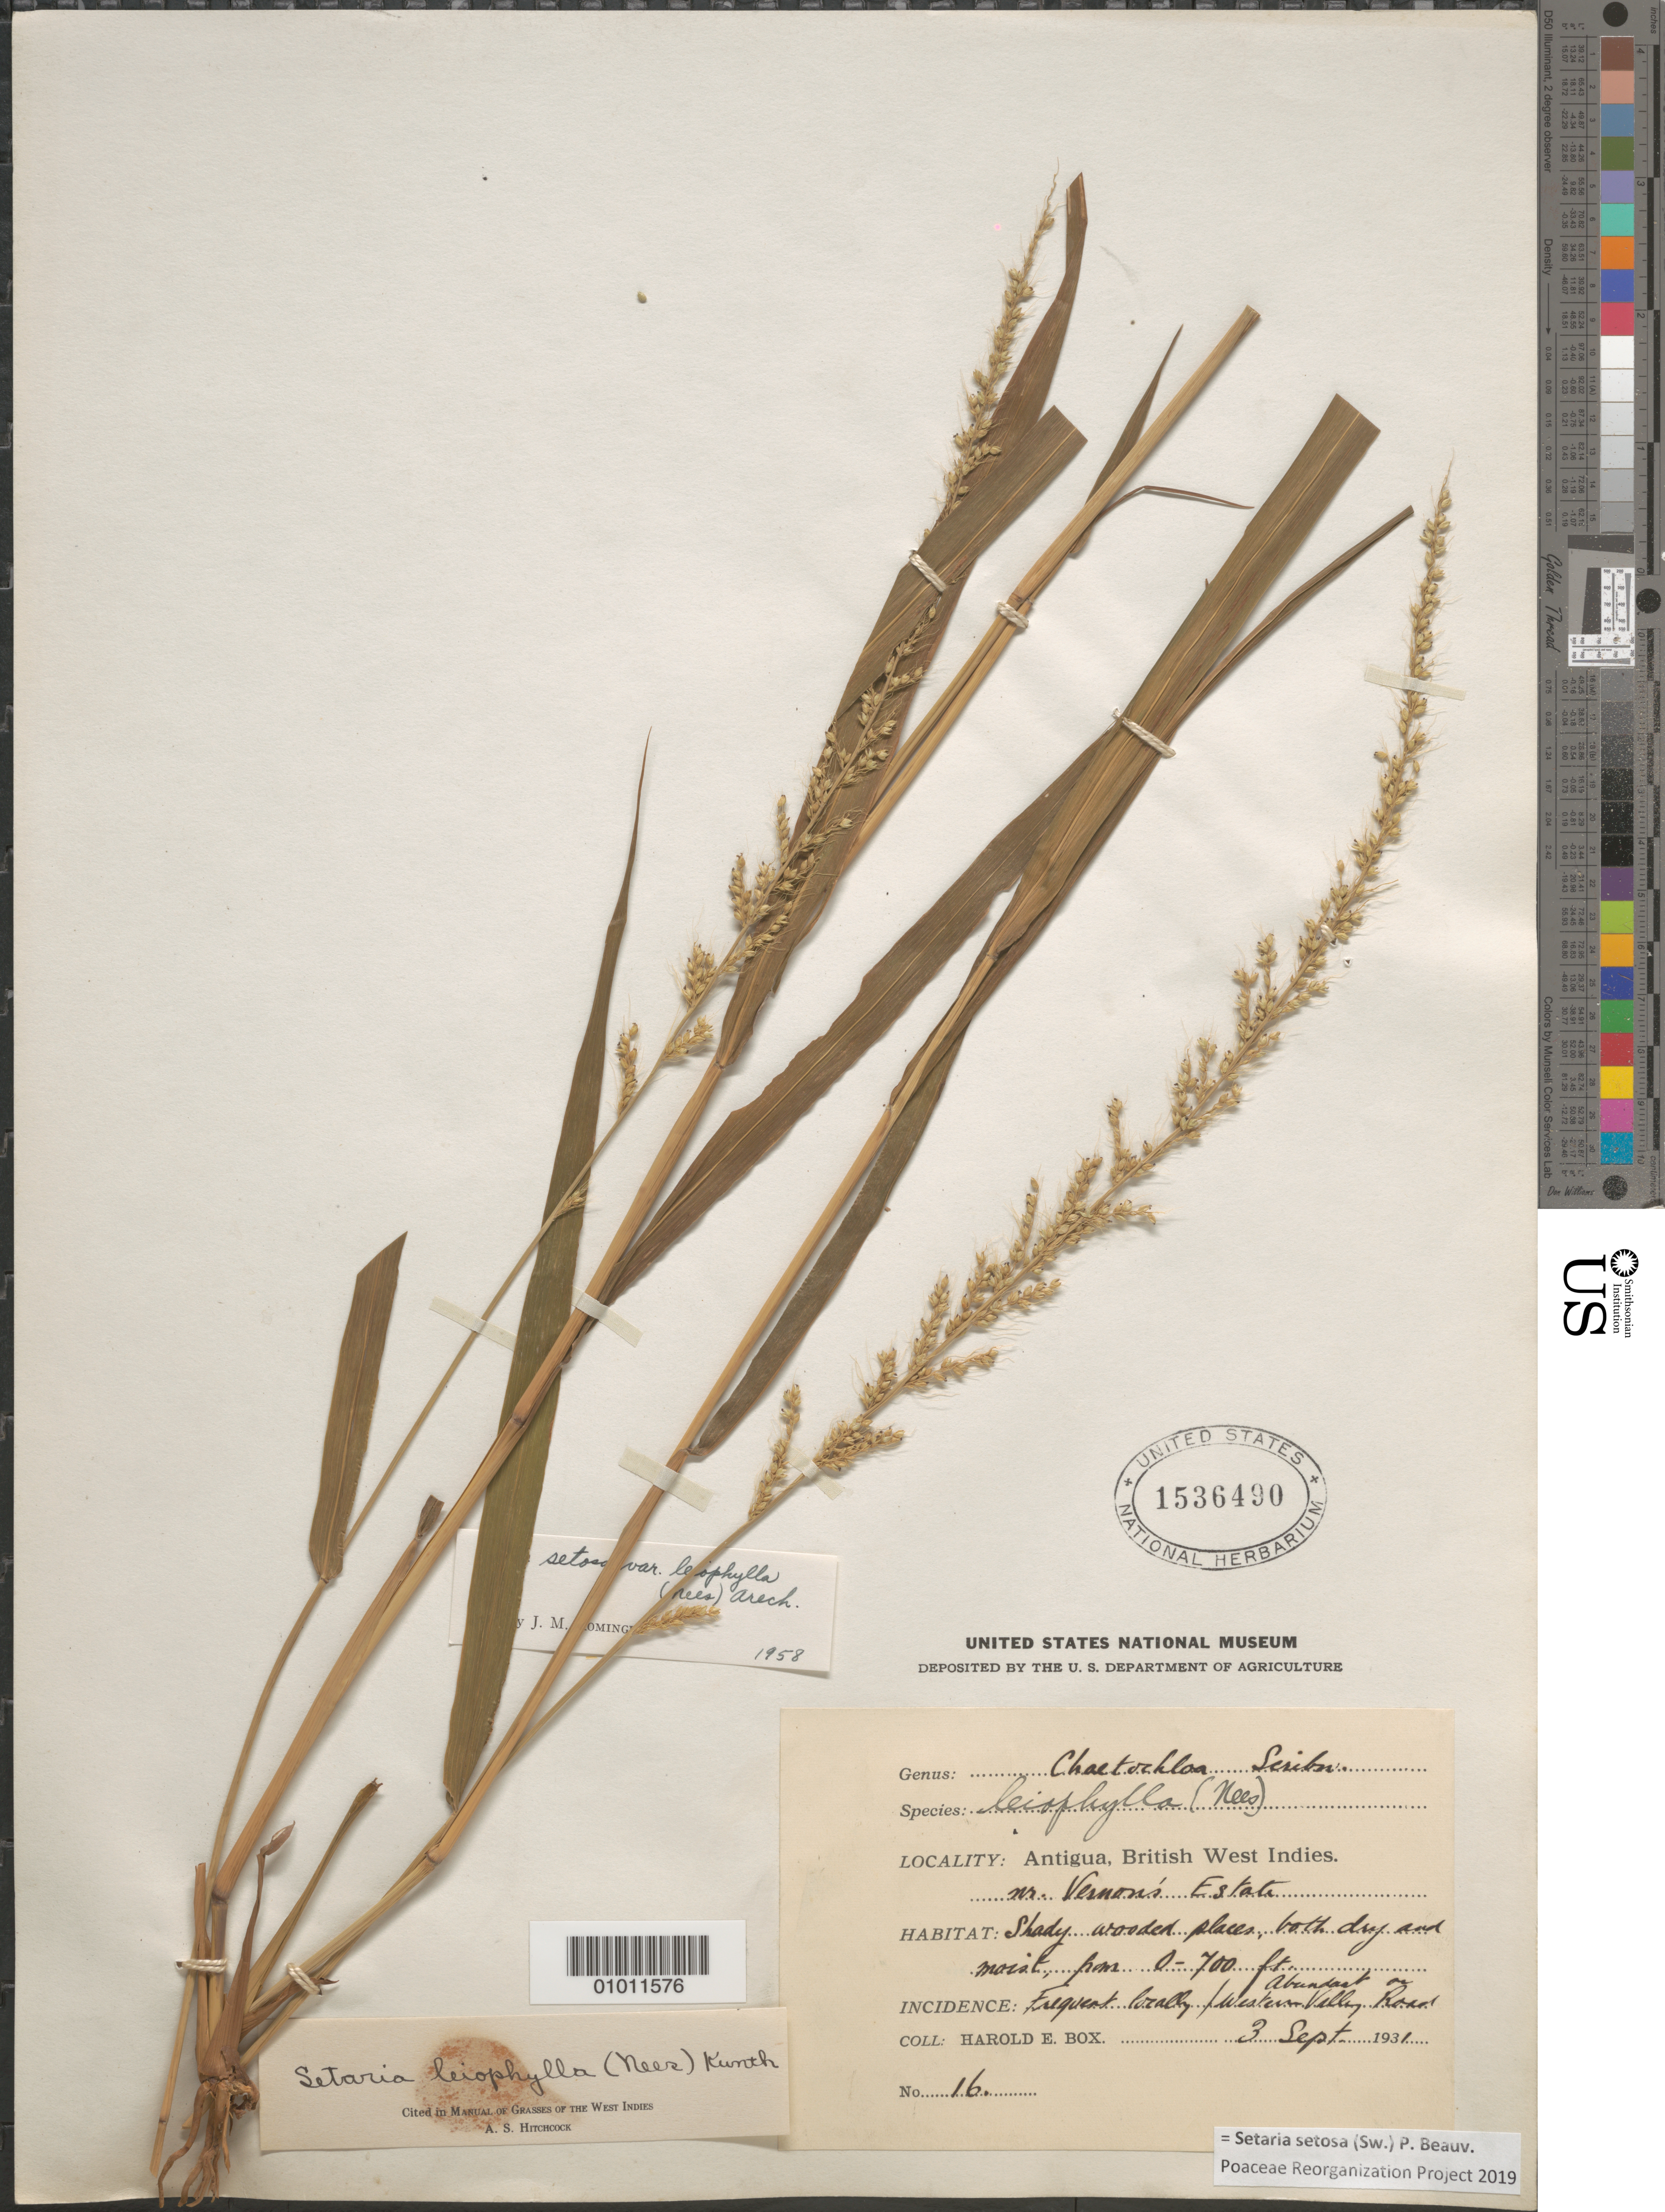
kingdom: Plantae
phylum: Tracheophyta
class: Liliopsida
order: Poales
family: Poaceae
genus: Setaria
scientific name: Setaria setosa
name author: (Sw.) P. Beauv.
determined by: Poaceae Reorganization Project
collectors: H. E. Box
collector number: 16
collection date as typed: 03 Sep 1931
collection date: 1931-09-03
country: Antigua and Barbuda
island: Antigua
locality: Near Vernon's Estate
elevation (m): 0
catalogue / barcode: US 1536490